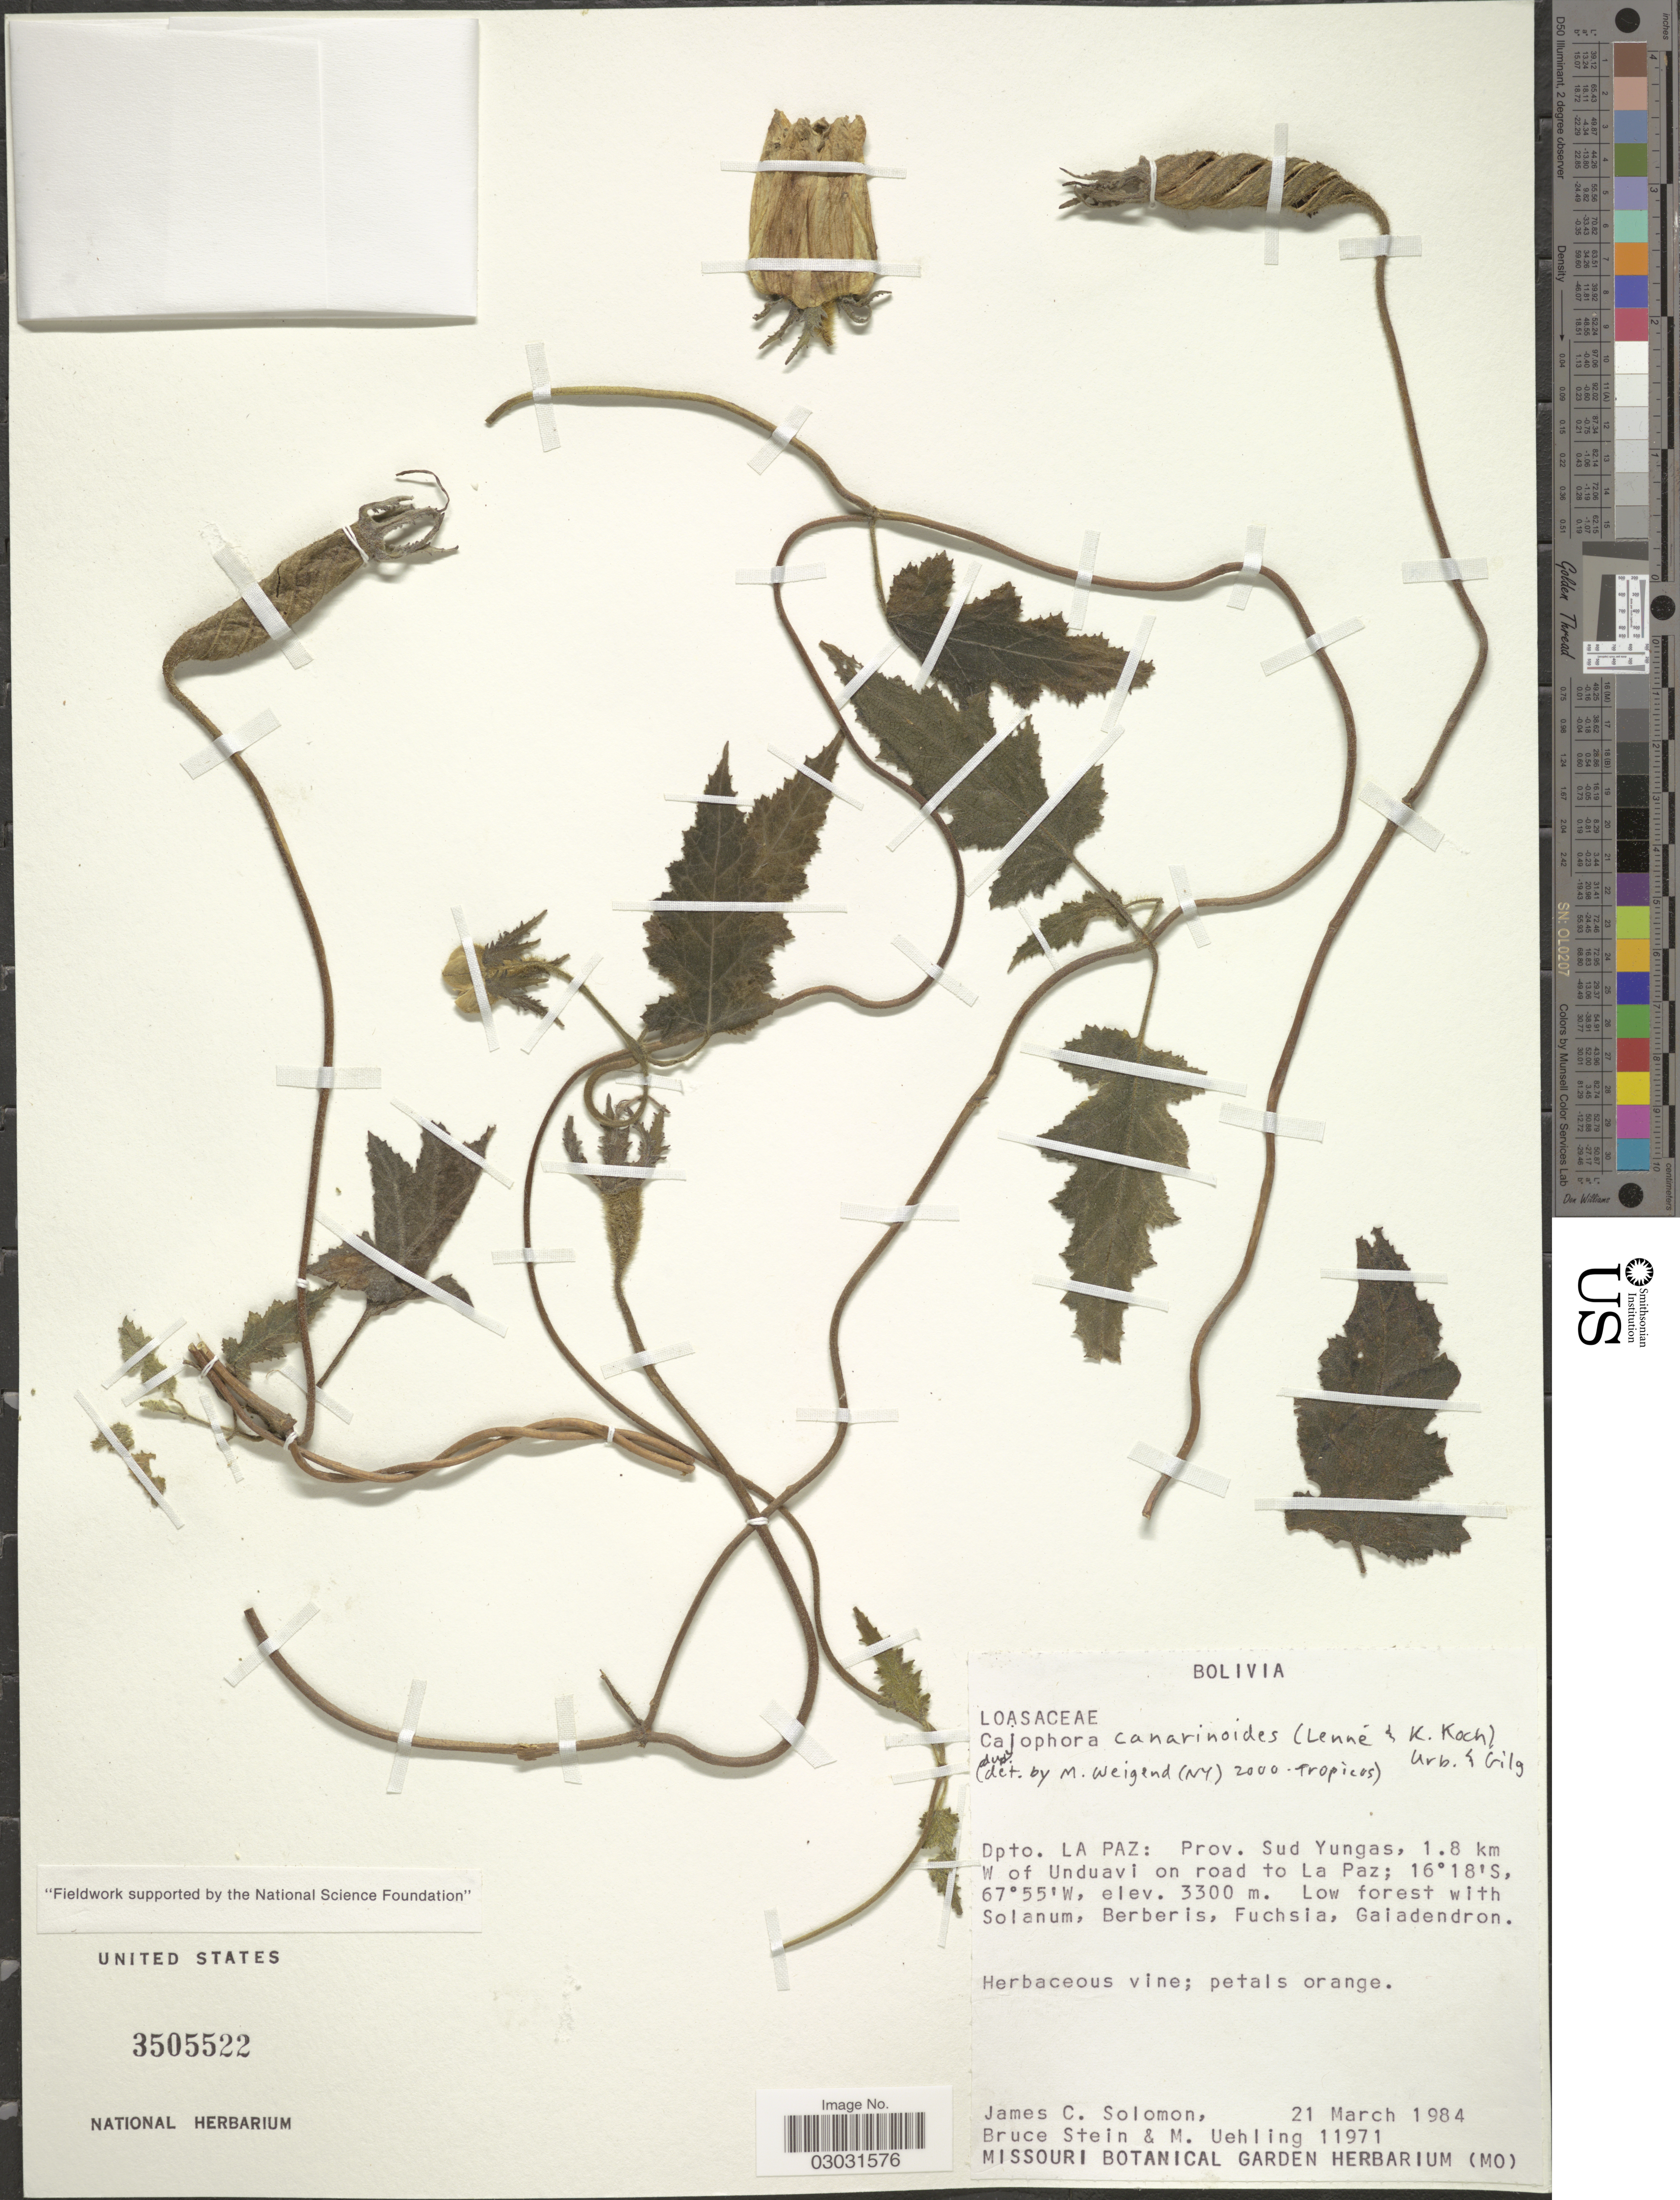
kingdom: Plantae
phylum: Tracheophyta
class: Magnoliopsida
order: Cornales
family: Loasaceae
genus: Caiophora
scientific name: Caiophora canarinoides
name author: (Lenné & K. Koch) Urb. & Gilg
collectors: J. C. Solomon, B. A. Stein & M. Uehling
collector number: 11971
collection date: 1984-03-21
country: Bolivia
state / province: La Paz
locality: Dpto. La Paz: Prov. Sud Yungas, 1.8 km W of Unduavi on road to La Paz.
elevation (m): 3300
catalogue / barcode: US 3505522